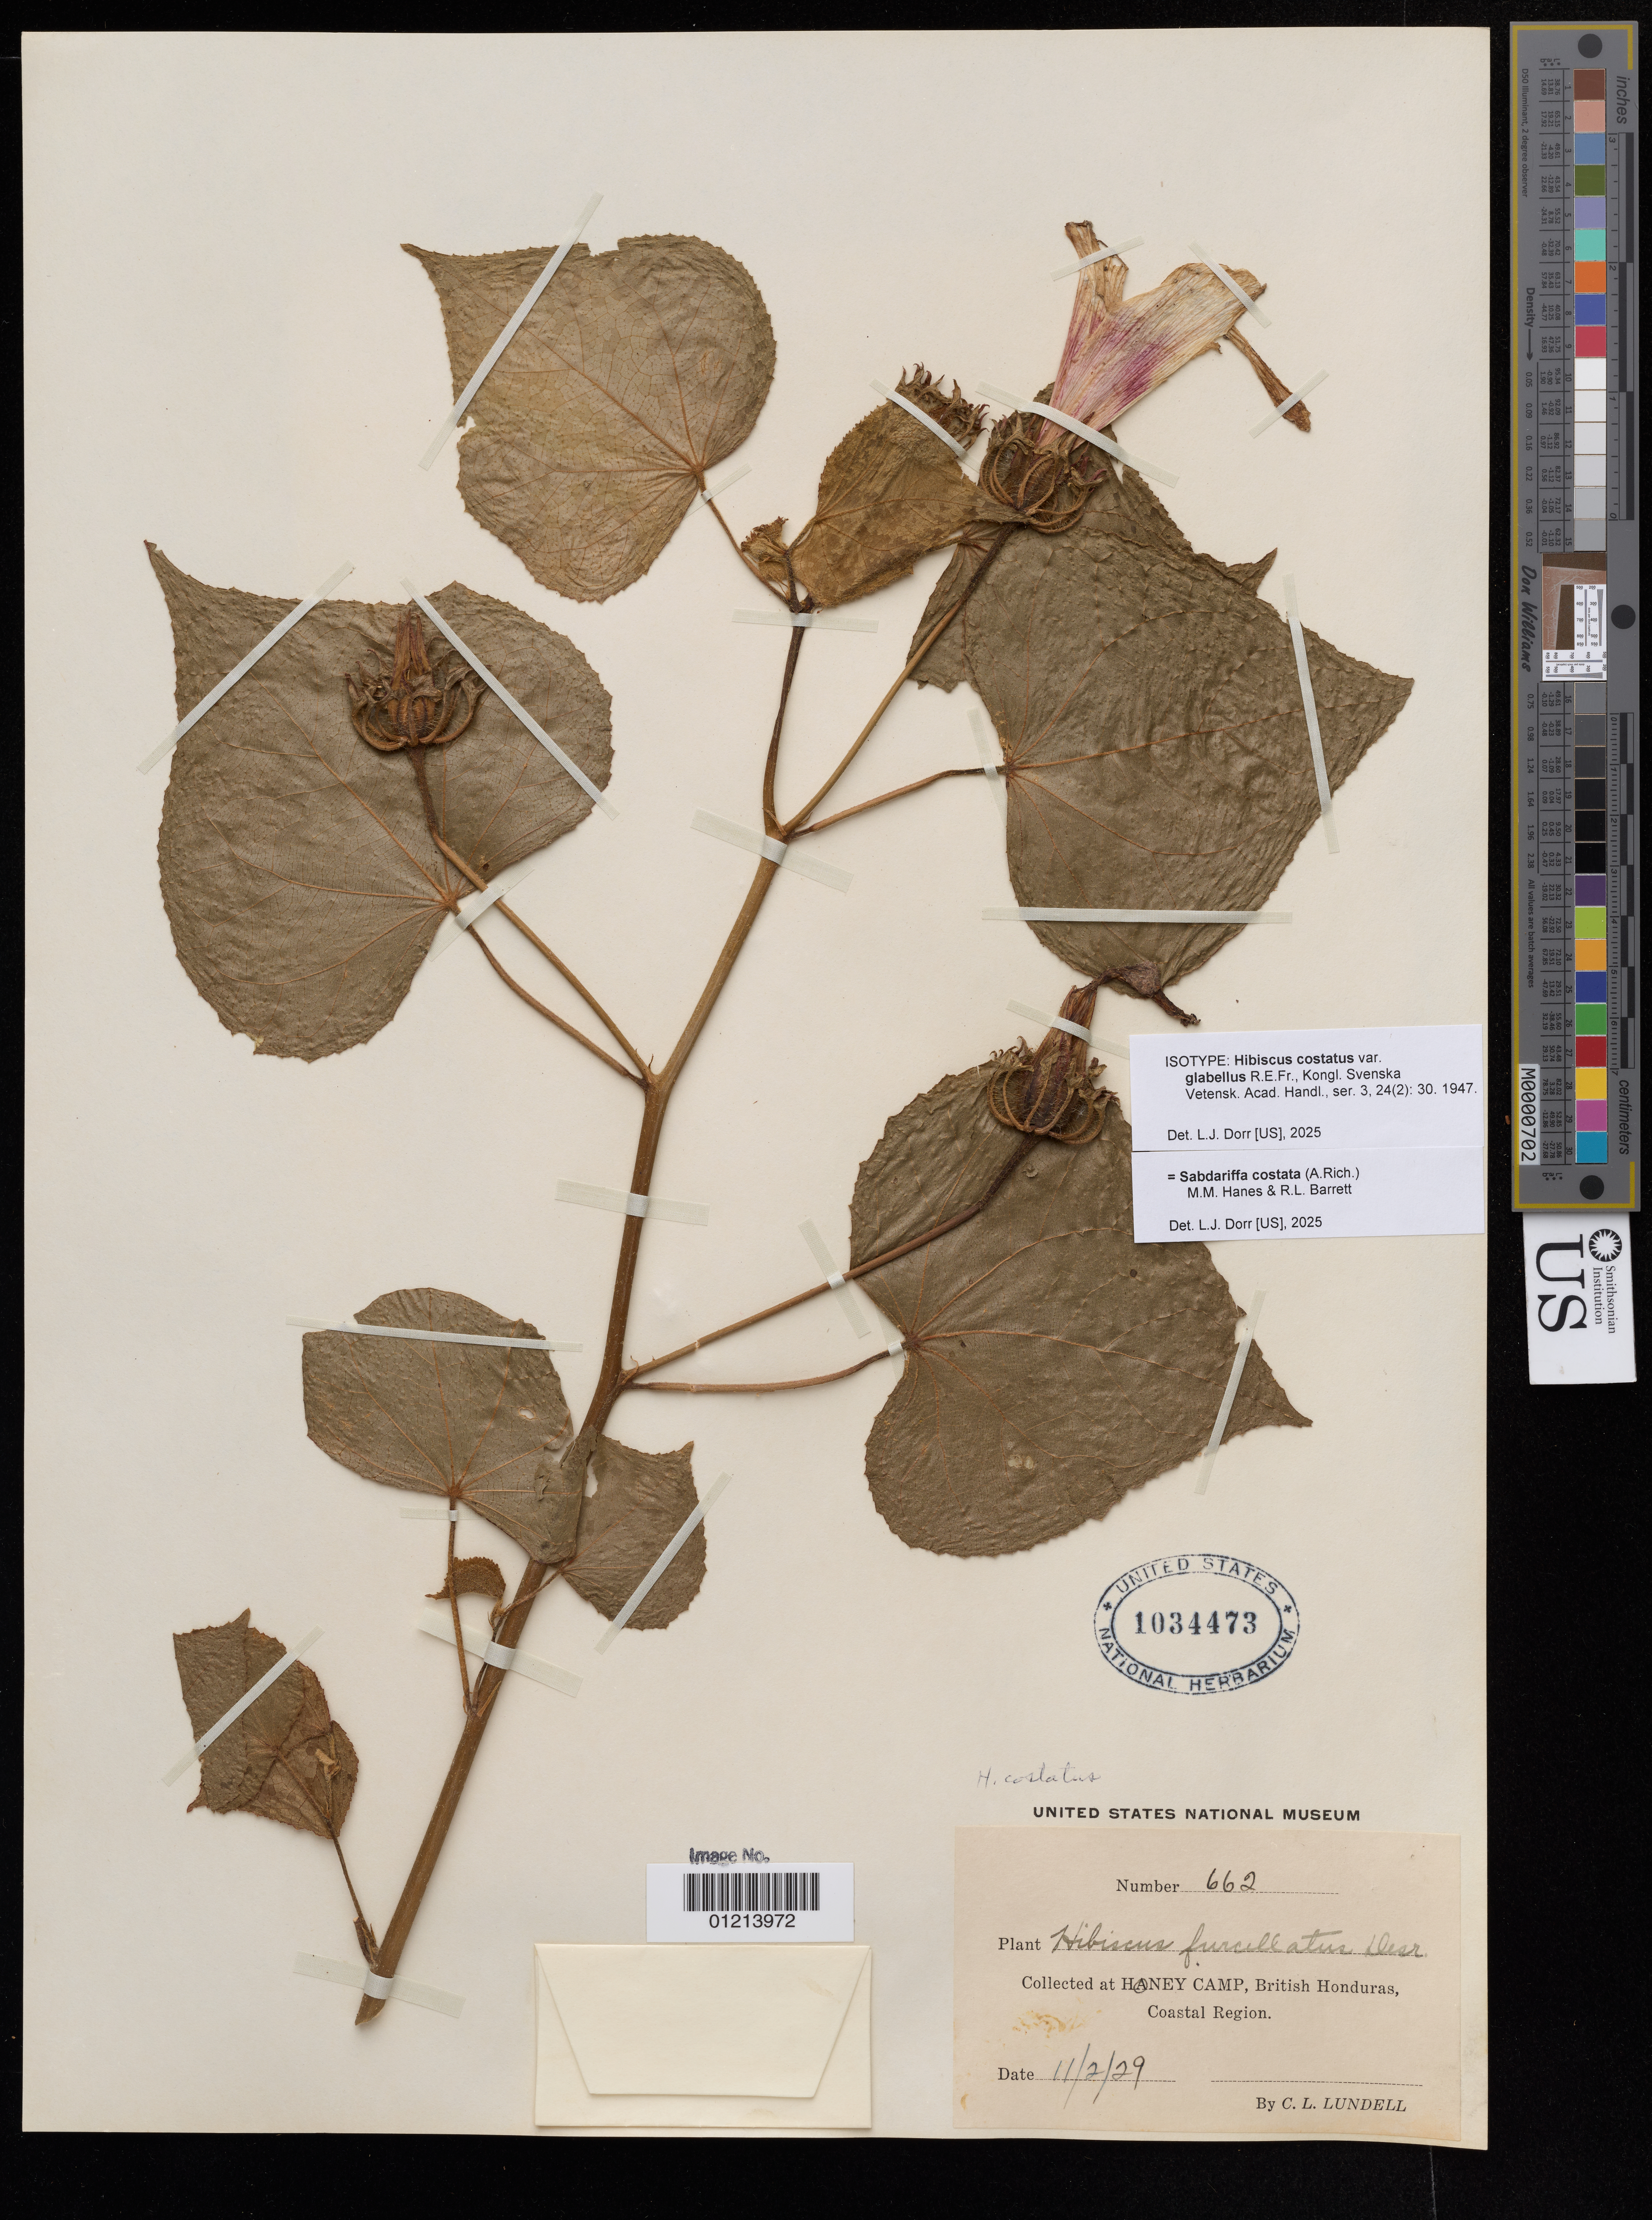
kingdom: Plantae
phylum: Tracheophyta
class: Magnoliopsida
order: Malvales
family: Malvaceae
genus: Hibiscus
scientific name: Hibiscus costatus var. glabellus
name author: R.E.Fr.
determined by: Dorr, Laurence J., Curator (BOT), Smithsonian Institution - National Museum of Natural History (UNITED STATES)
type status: Isotype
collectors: C. L. Lundell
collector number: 662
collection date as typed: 02 Nov 1929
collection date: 1929-11-02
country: Belize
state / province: Orange Walk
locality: Honey Camp, British Honduras, Coastal Region.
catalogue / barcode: US 1034473